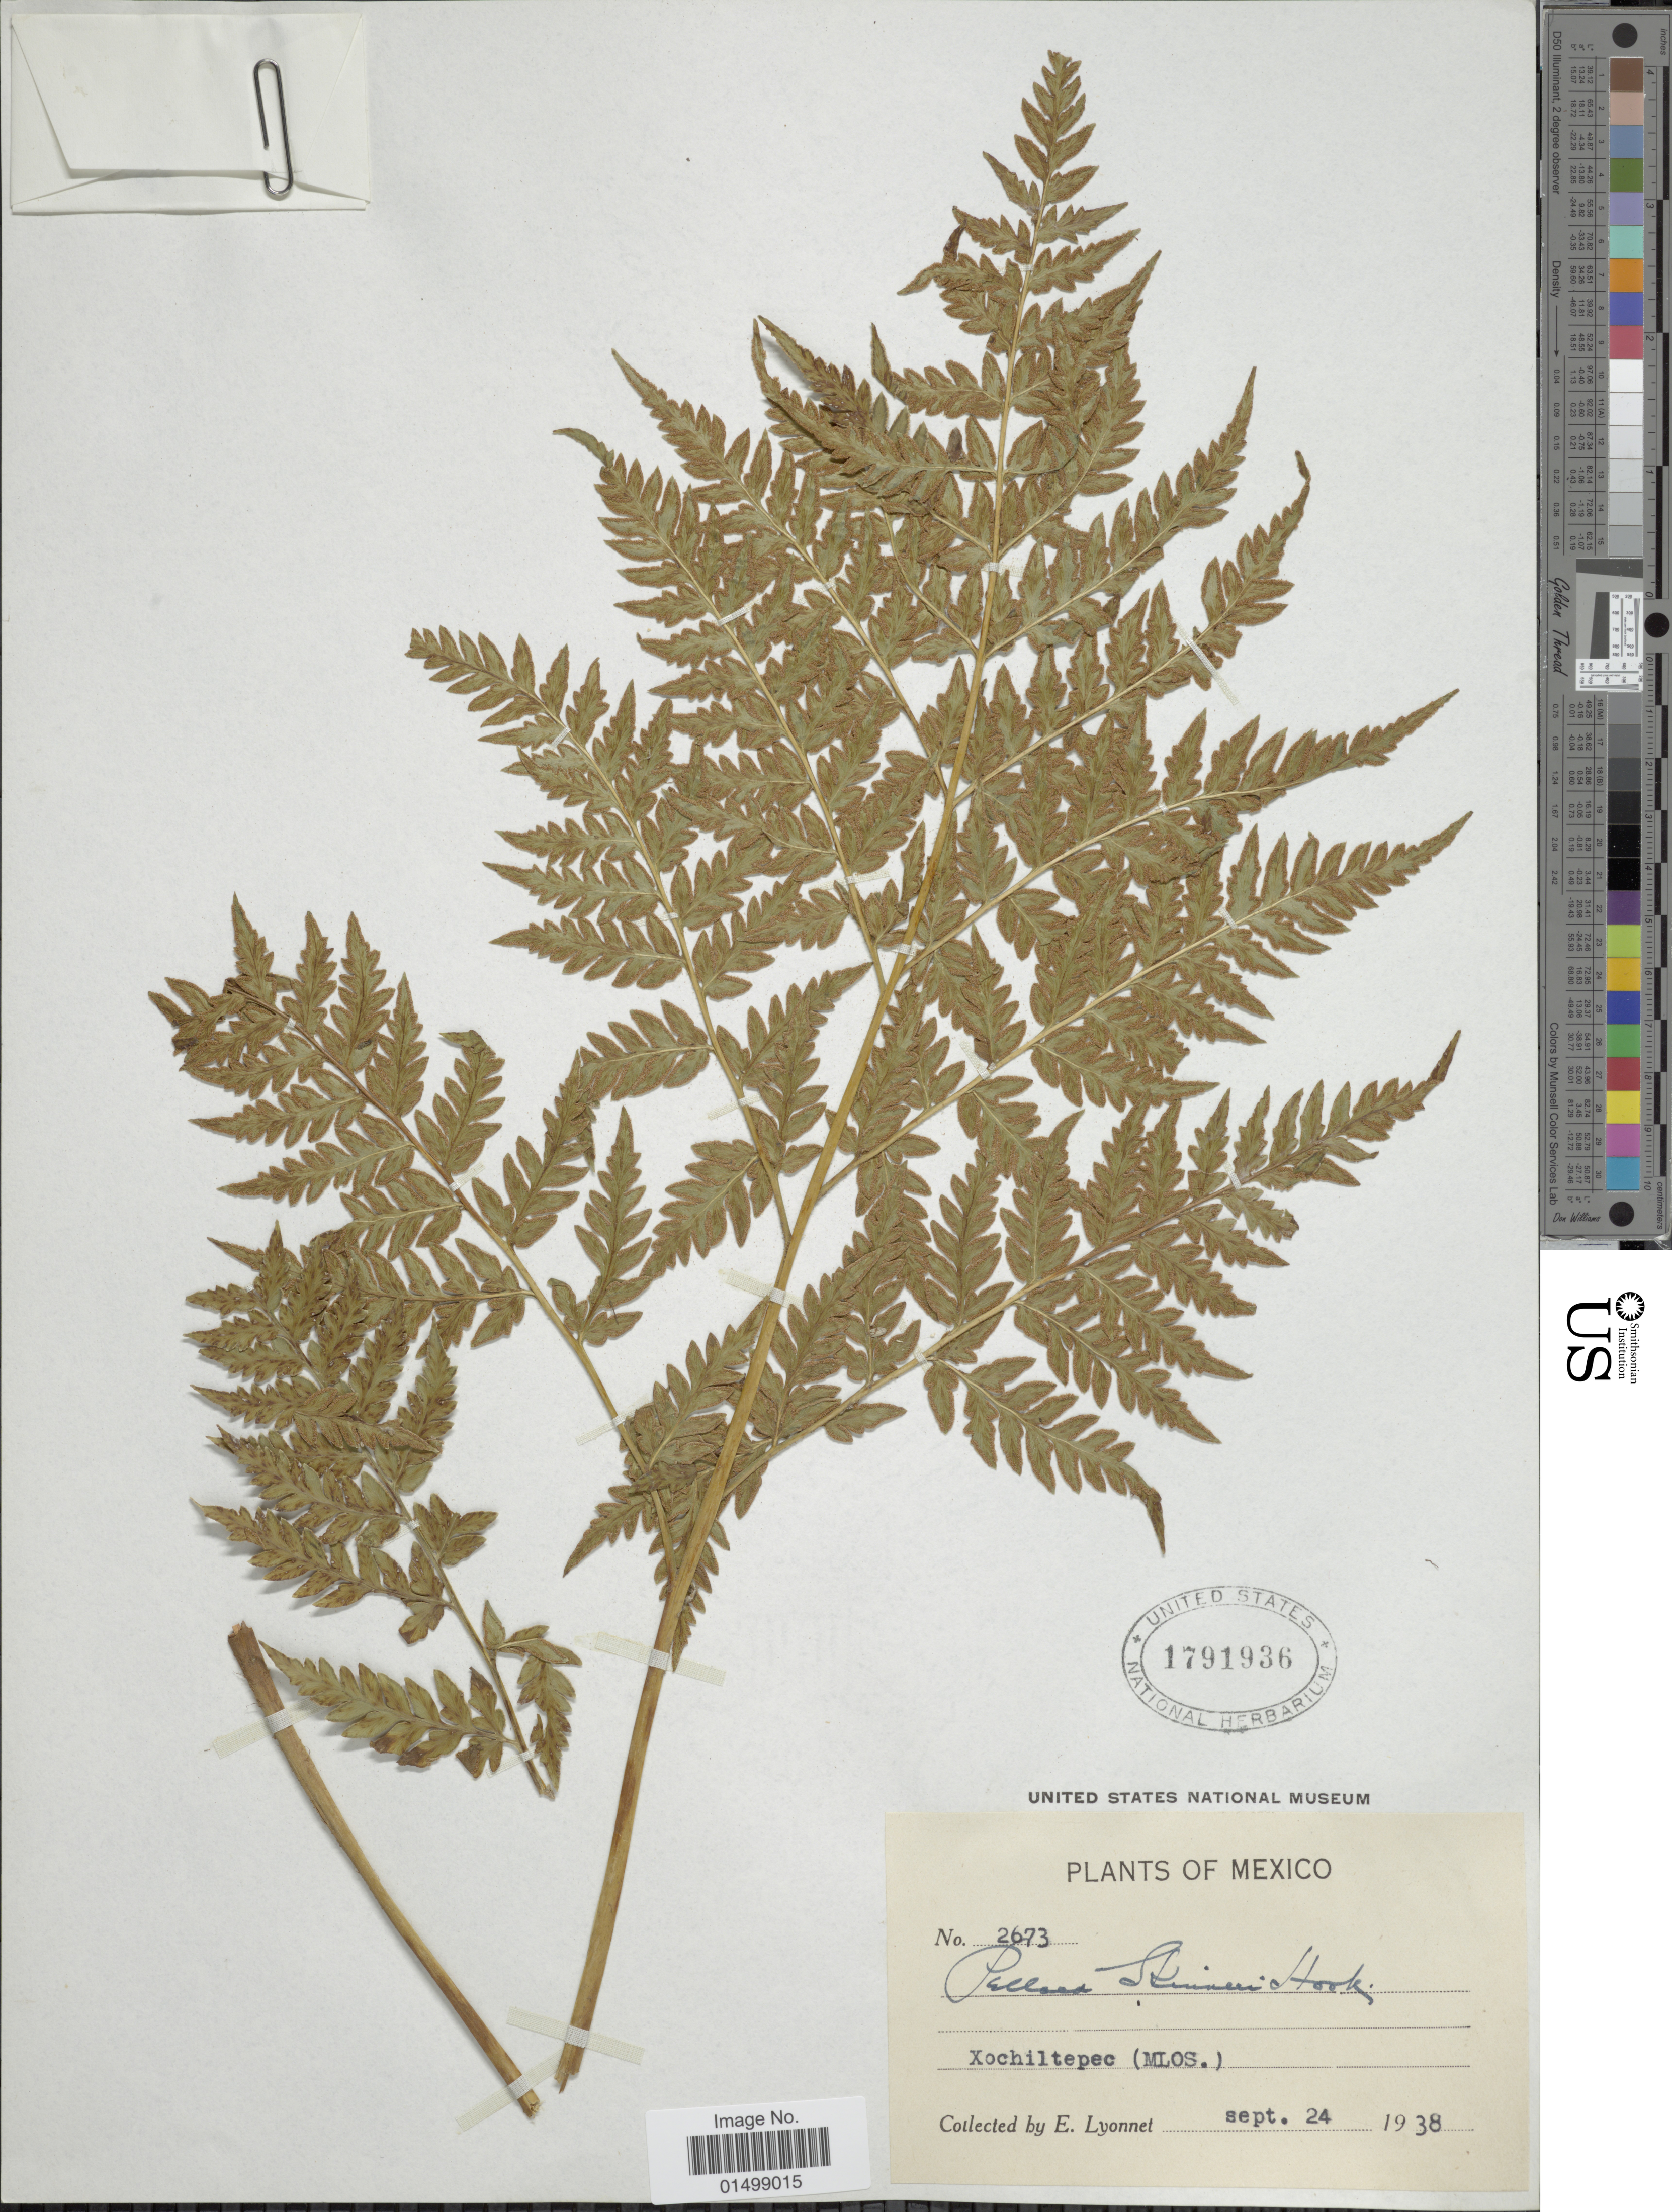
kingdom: Plantae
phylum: Tracheophyta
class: Polypodiopsida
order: Polypodiales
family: Pteridaceae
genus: Cheilanthes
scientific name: Cheilanthes skinneri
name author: (Hook.) T. Moore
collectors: E. Lyonnel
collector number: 2673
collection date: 1938-09-24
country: Mexico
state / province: Morelos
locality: Mexico. Xochiltepec (Mlos.)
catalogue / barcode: US 1791936